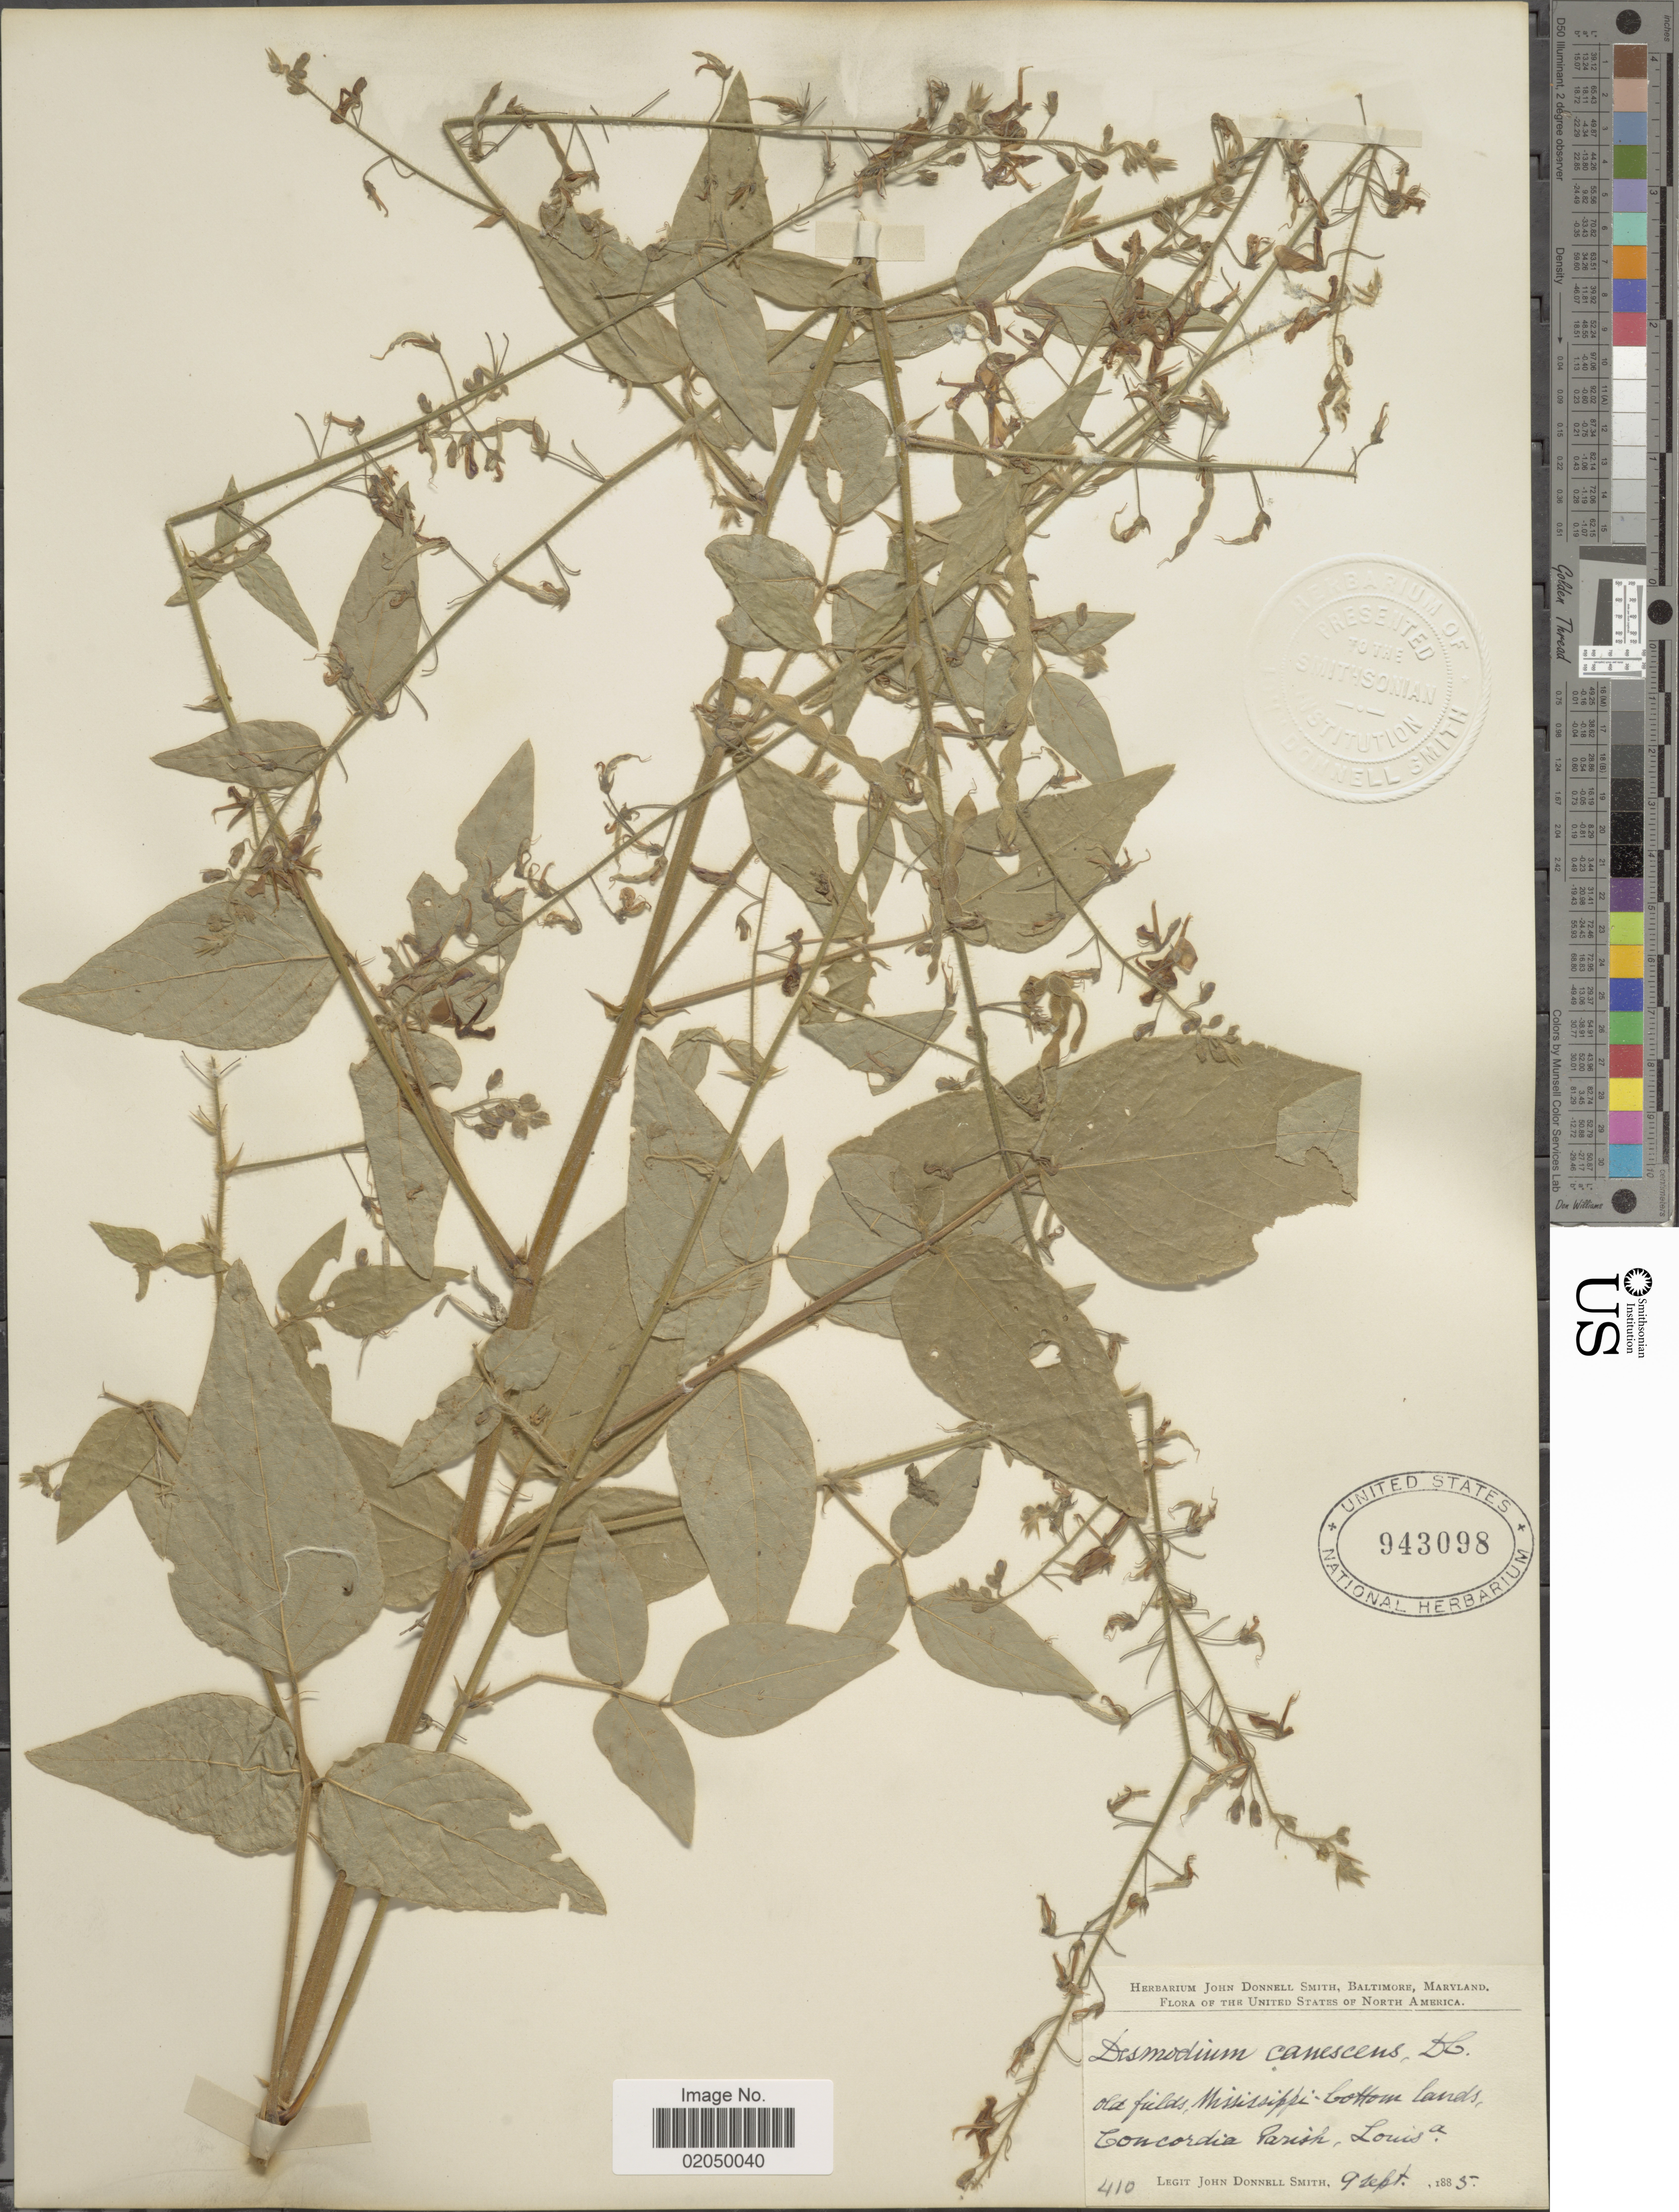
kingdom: Plantae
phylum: Tracheophyta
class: Magnoliopsida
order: Fabales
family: Fabaceae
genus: Desmodium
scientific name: Desmodium canescens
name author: (L.) DC.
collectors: J. Donnell Smith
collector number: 410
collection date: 1885-09-09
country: United States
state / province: Louisiana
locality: Old fields, Mississippi - Cottom lands. Concordia Parish, Louisa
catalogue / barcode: US 943098